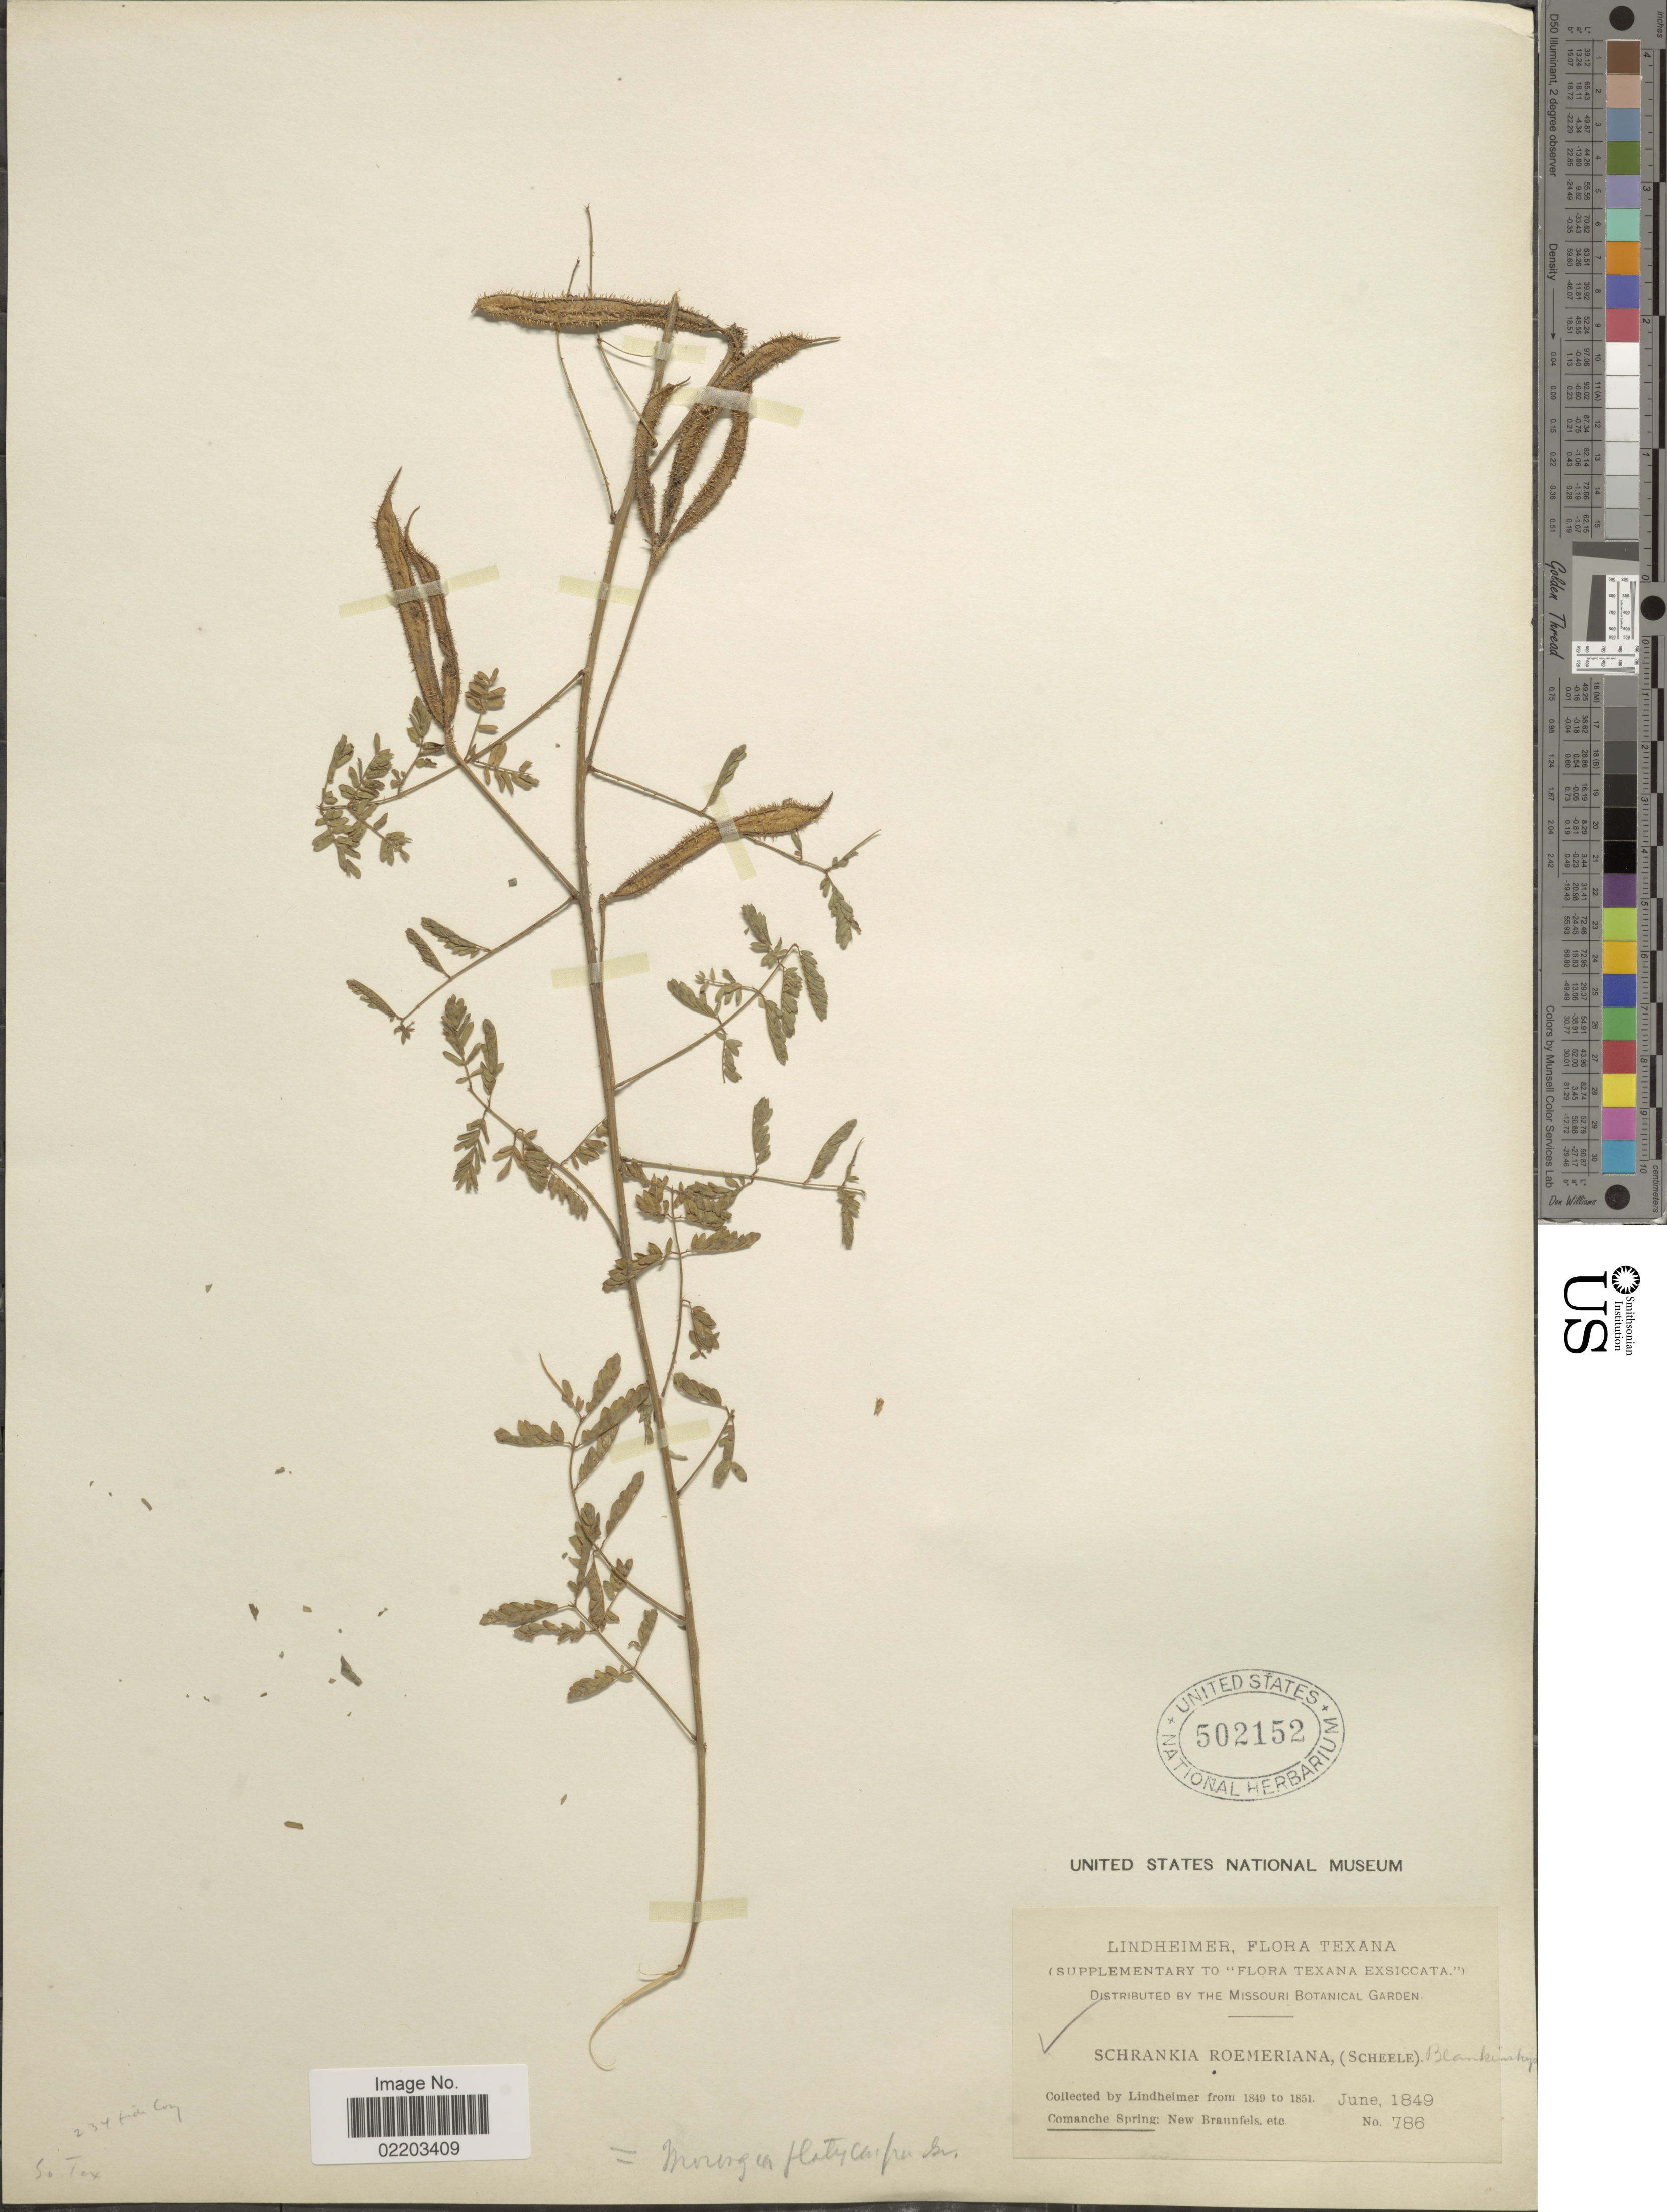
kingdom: Plantae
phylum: Tracheophyta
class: Magnoliopsida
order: Fabales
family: Fabaceae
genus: Mimosa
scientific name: Mimosa roemeriana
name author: Scheele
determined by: U.S. National Herbarium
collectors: -. Lindheimer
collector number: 786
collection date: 1849-06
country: United States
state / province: Texas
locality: Comanche Spring: New Braunfels, etc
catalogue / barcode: US 502152